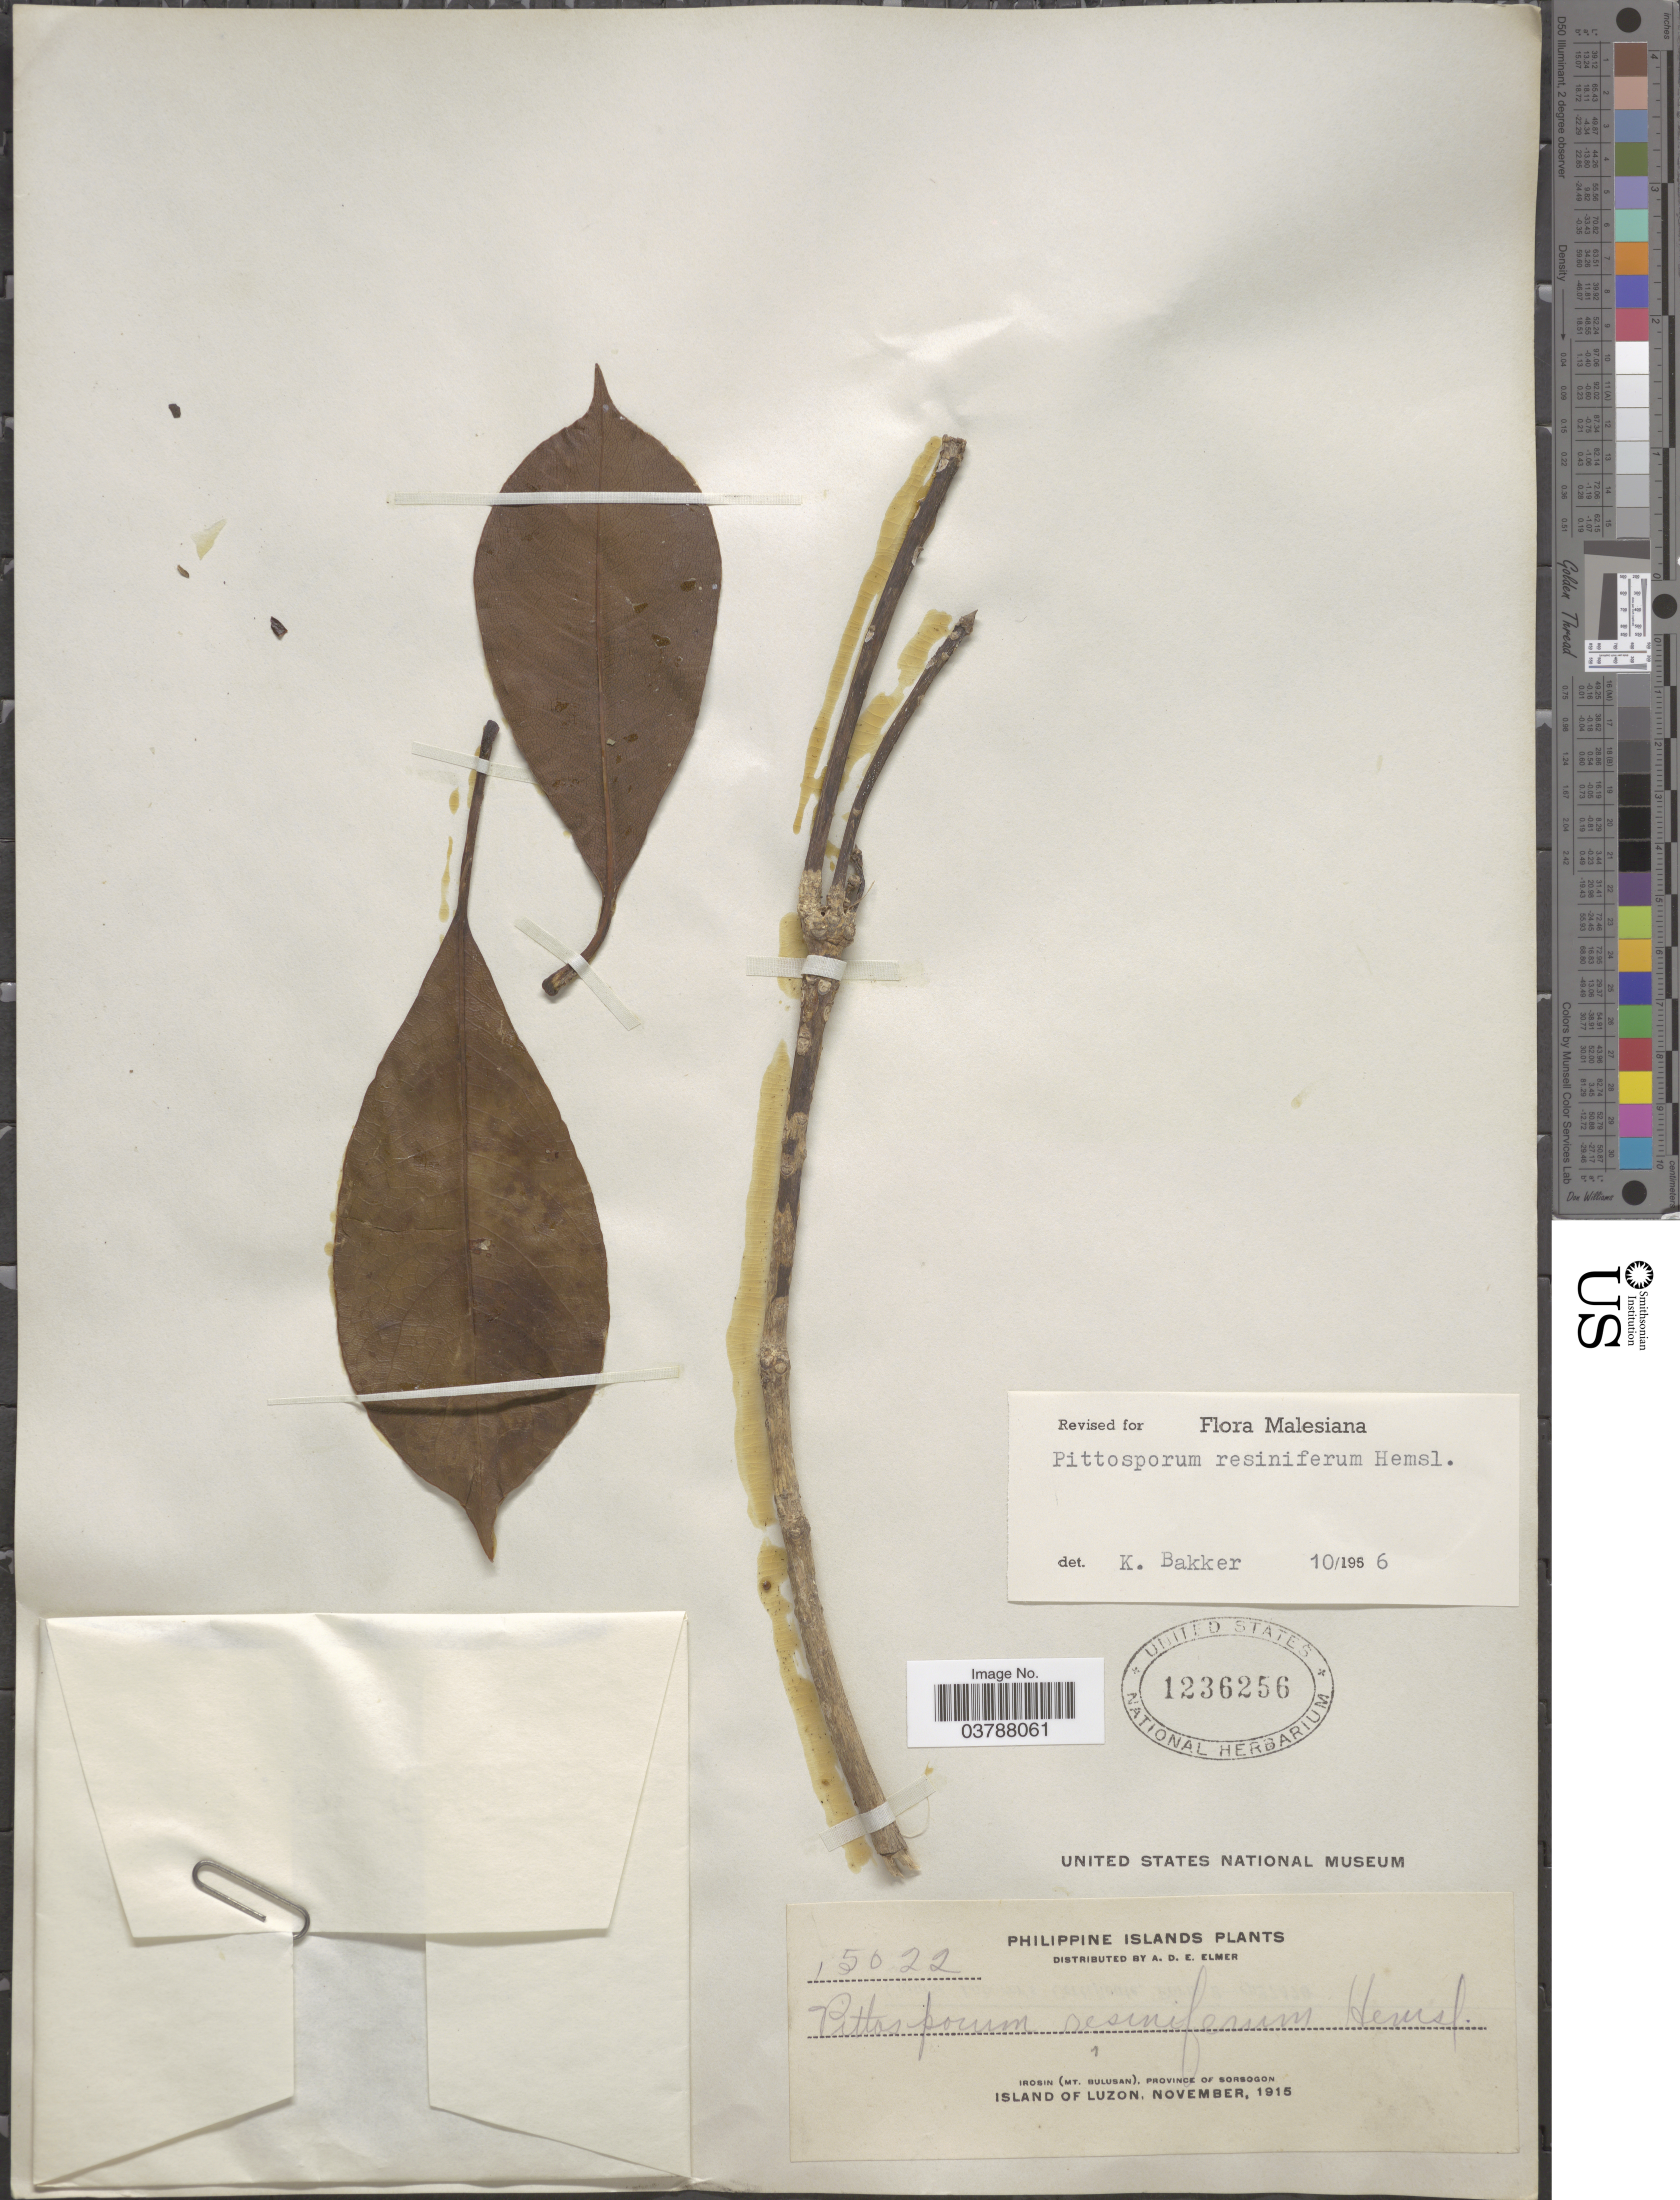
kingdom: Plantae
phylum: Tracheophyta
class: Magnoliopsida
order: Apiales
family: Pittosporaceae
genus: Pittosporum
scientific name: Pittosporum resiniferum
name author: Hemsl.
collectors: A. D. E. Elmer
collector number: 15022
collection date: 1915-11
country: Philippines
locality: Philippine Islands. Irosin (Mt. Bulusan), Province of Sorsogon, Island of Luzon.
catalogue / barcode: US 1236256